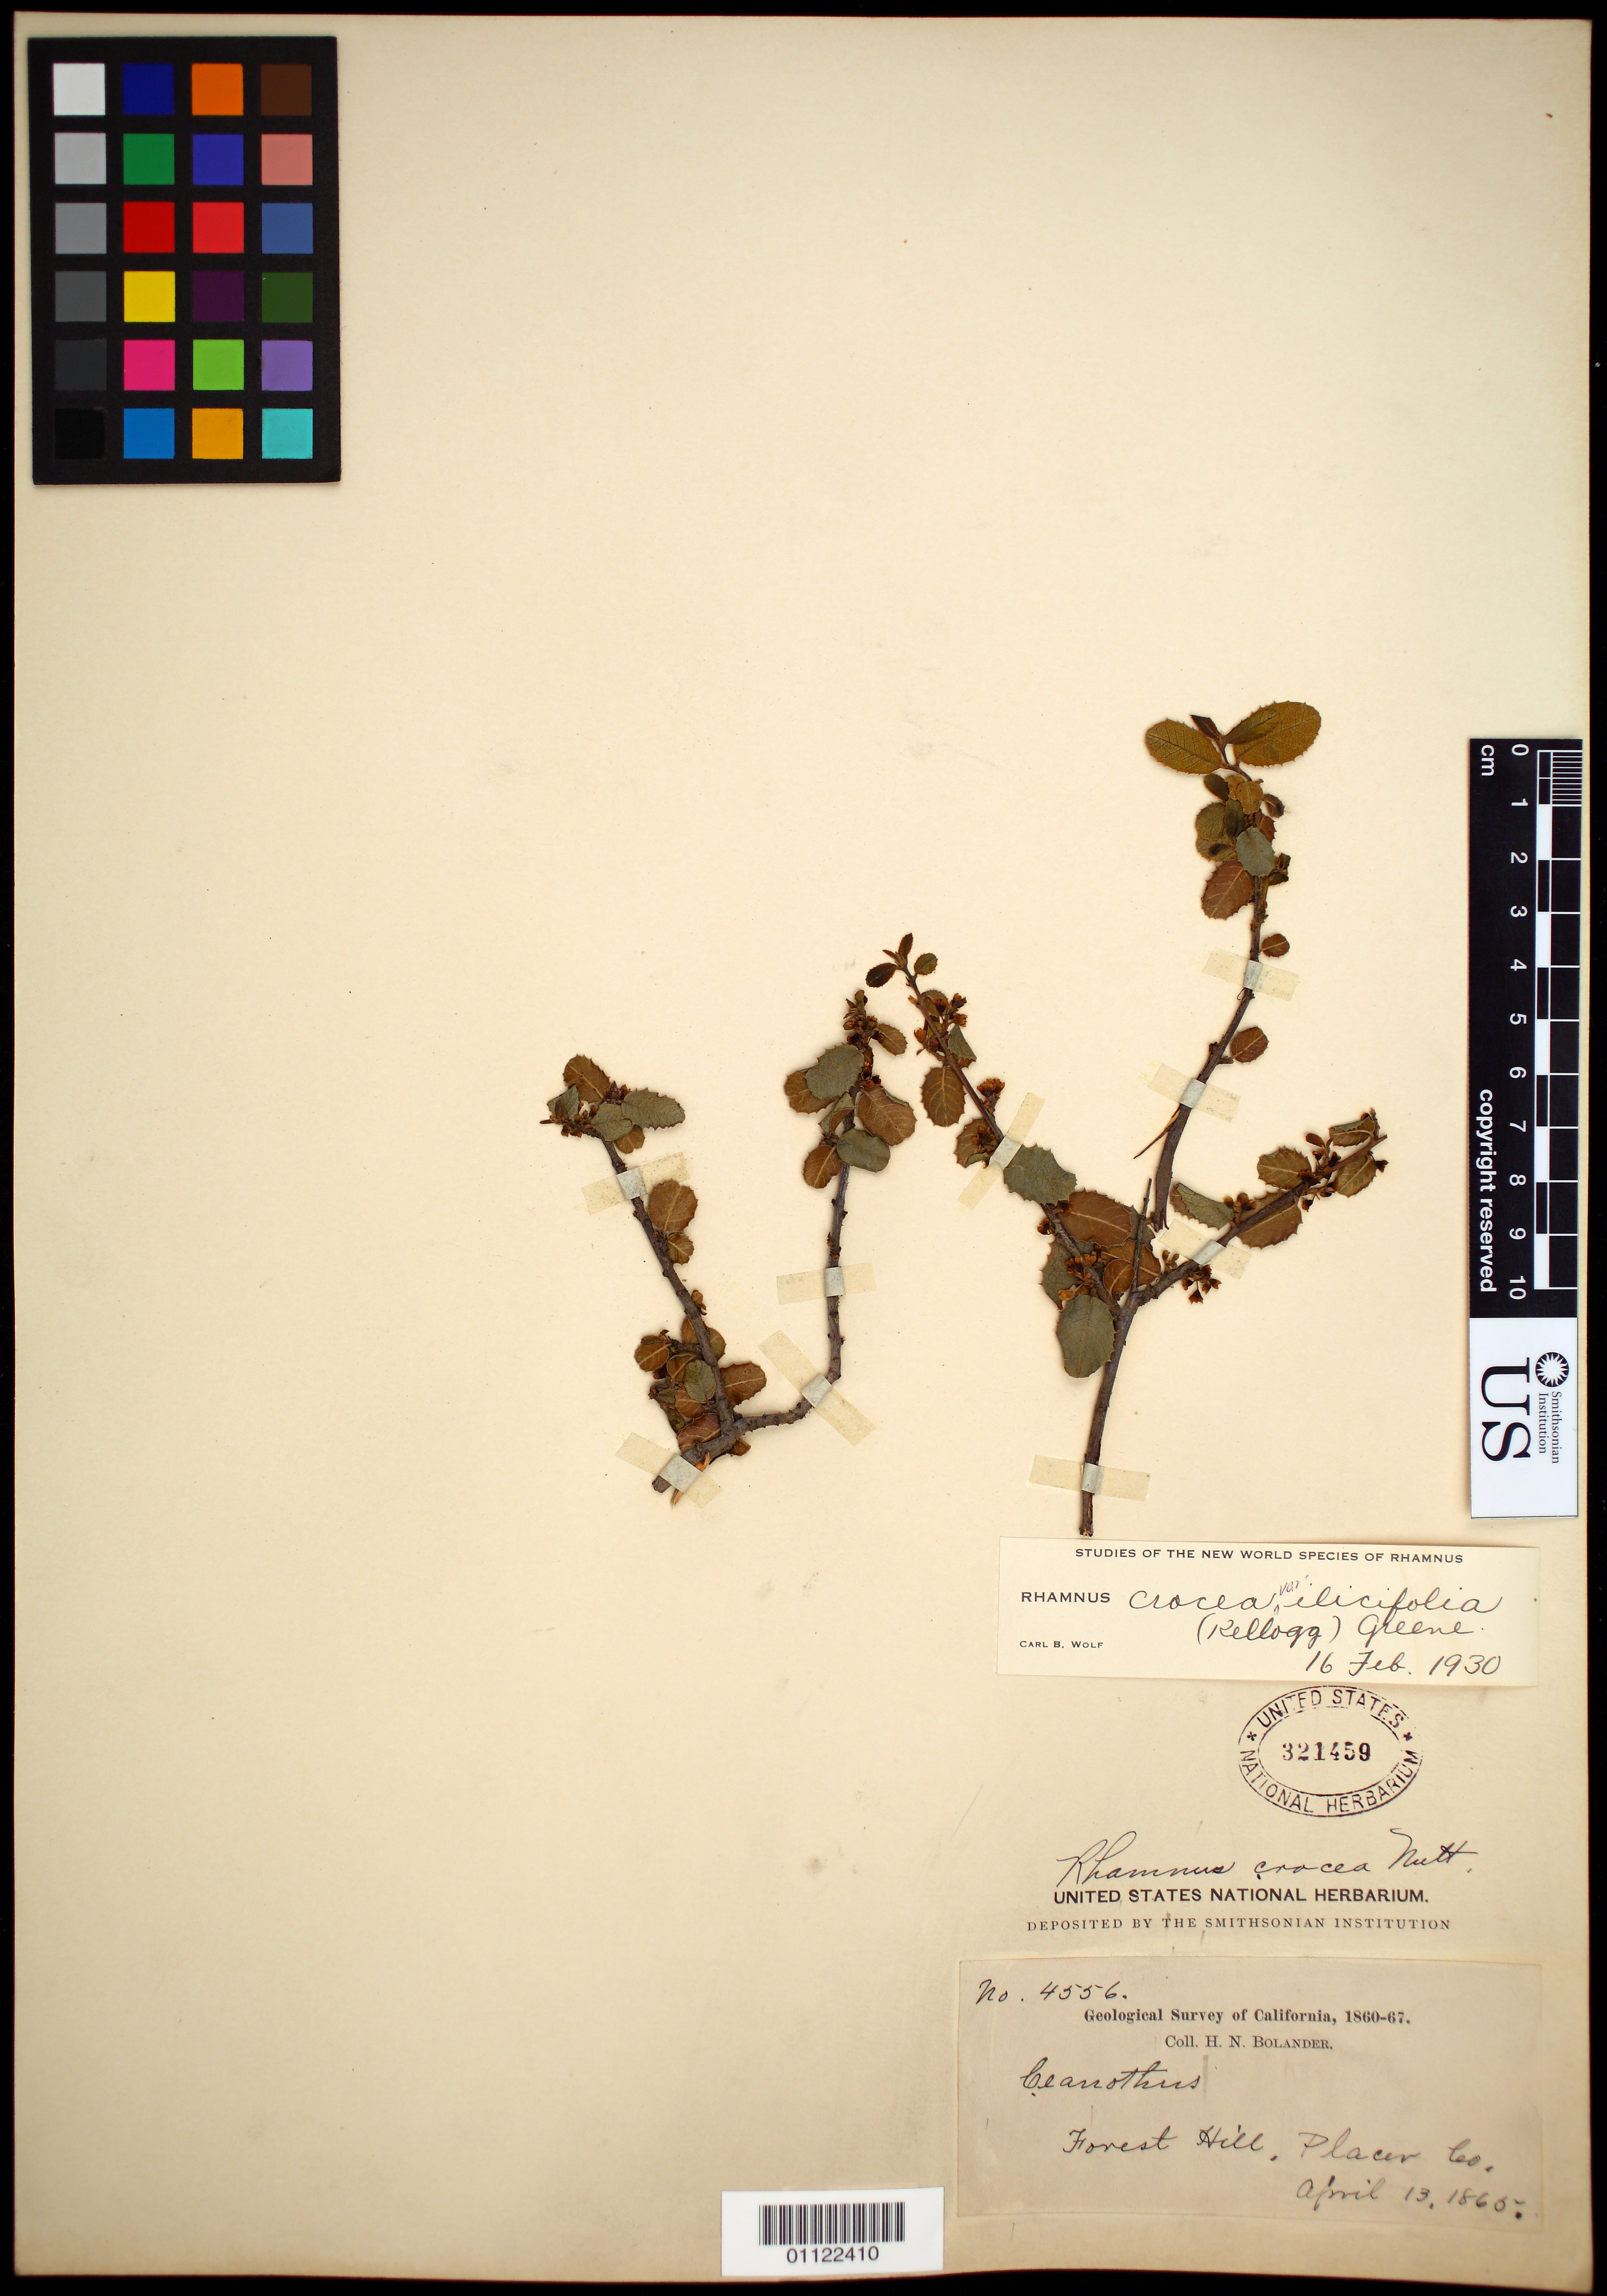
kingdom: Plantae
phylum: Tracheophyta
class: Magnoliopsida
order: Rosales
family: Rhamnaceae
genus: Rhamnus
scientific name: Rhamnus crocea var. ilicifolia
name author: (Kellogg) Greene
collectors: H. Bolander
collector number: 4556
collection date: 1865-04-13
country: United States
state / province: California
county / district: Placer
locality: Forest Hills.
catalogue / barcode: US 3214